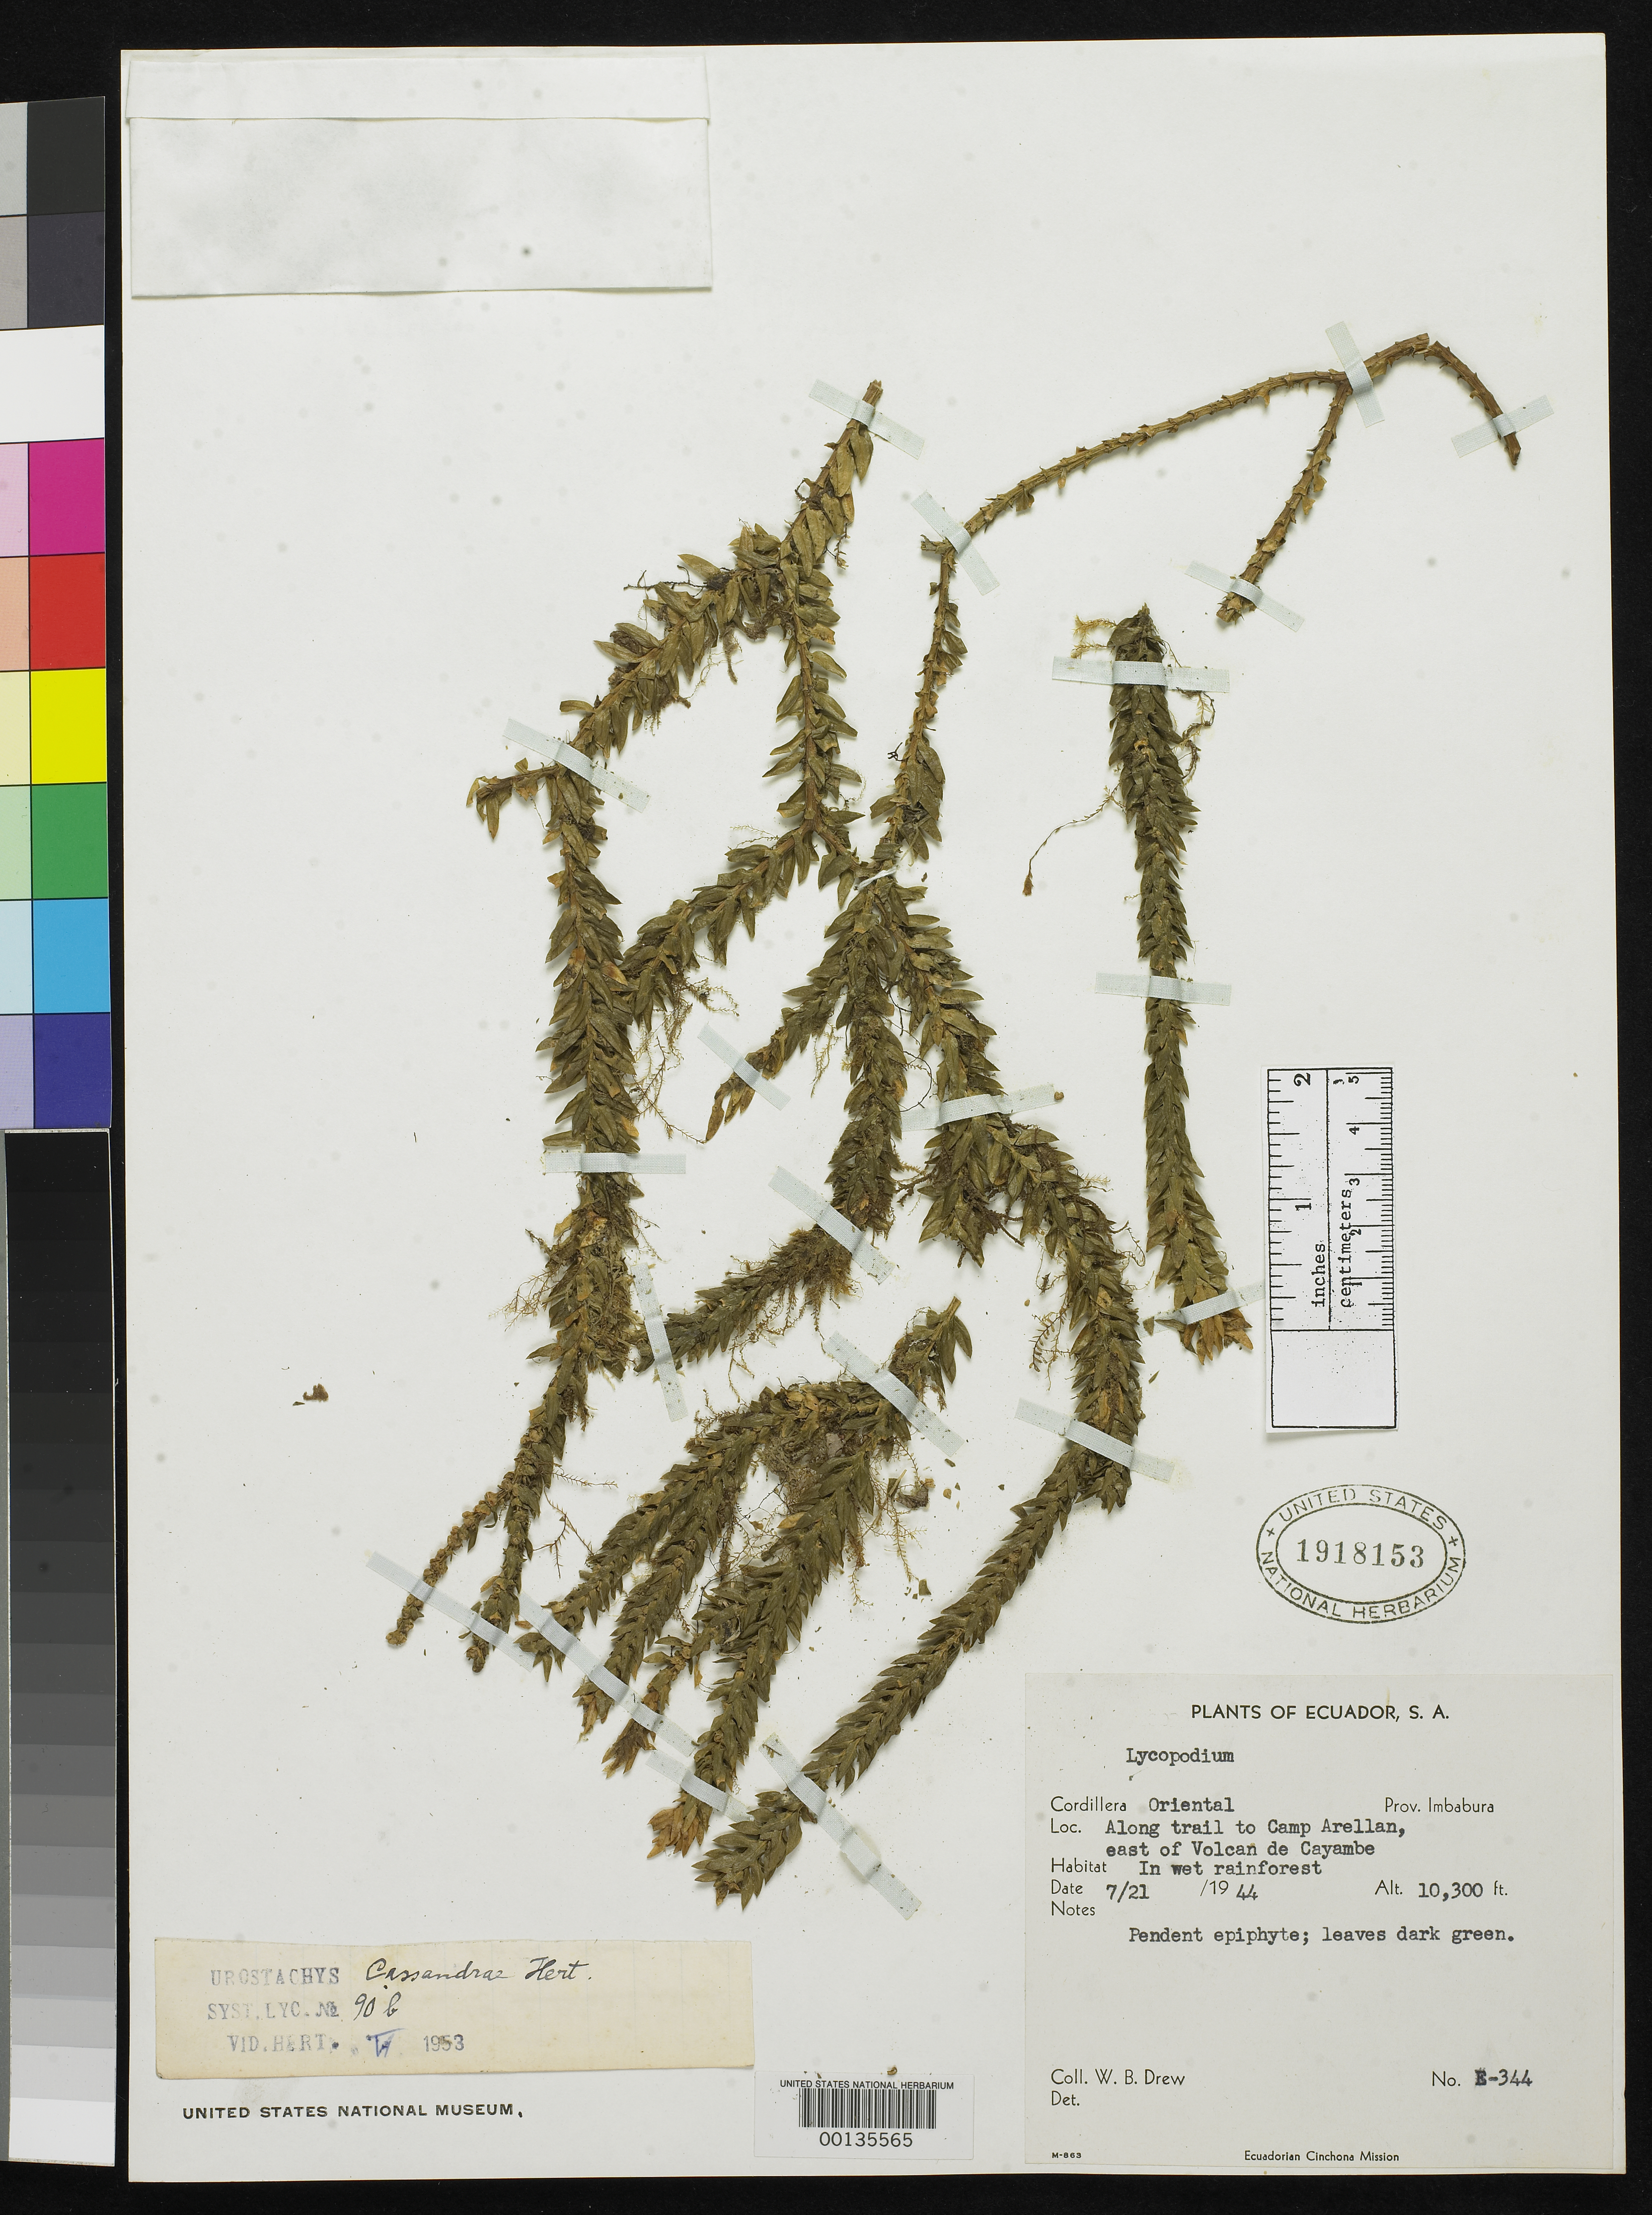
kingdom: Plantae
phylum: Tracheophyta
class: Lycopodiopsida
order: Lycopodiales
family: Lycopodiaceae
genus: Urostachys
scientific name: Urostachys cassandrae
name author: Herter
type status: Holotype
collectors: W. B. Drew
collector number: E-344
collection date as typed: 21 Jul 1944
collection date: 1944-07-21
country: Ecuador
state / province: Imbabura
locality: Cayambe.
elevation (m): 3139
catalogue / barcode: US 1918153